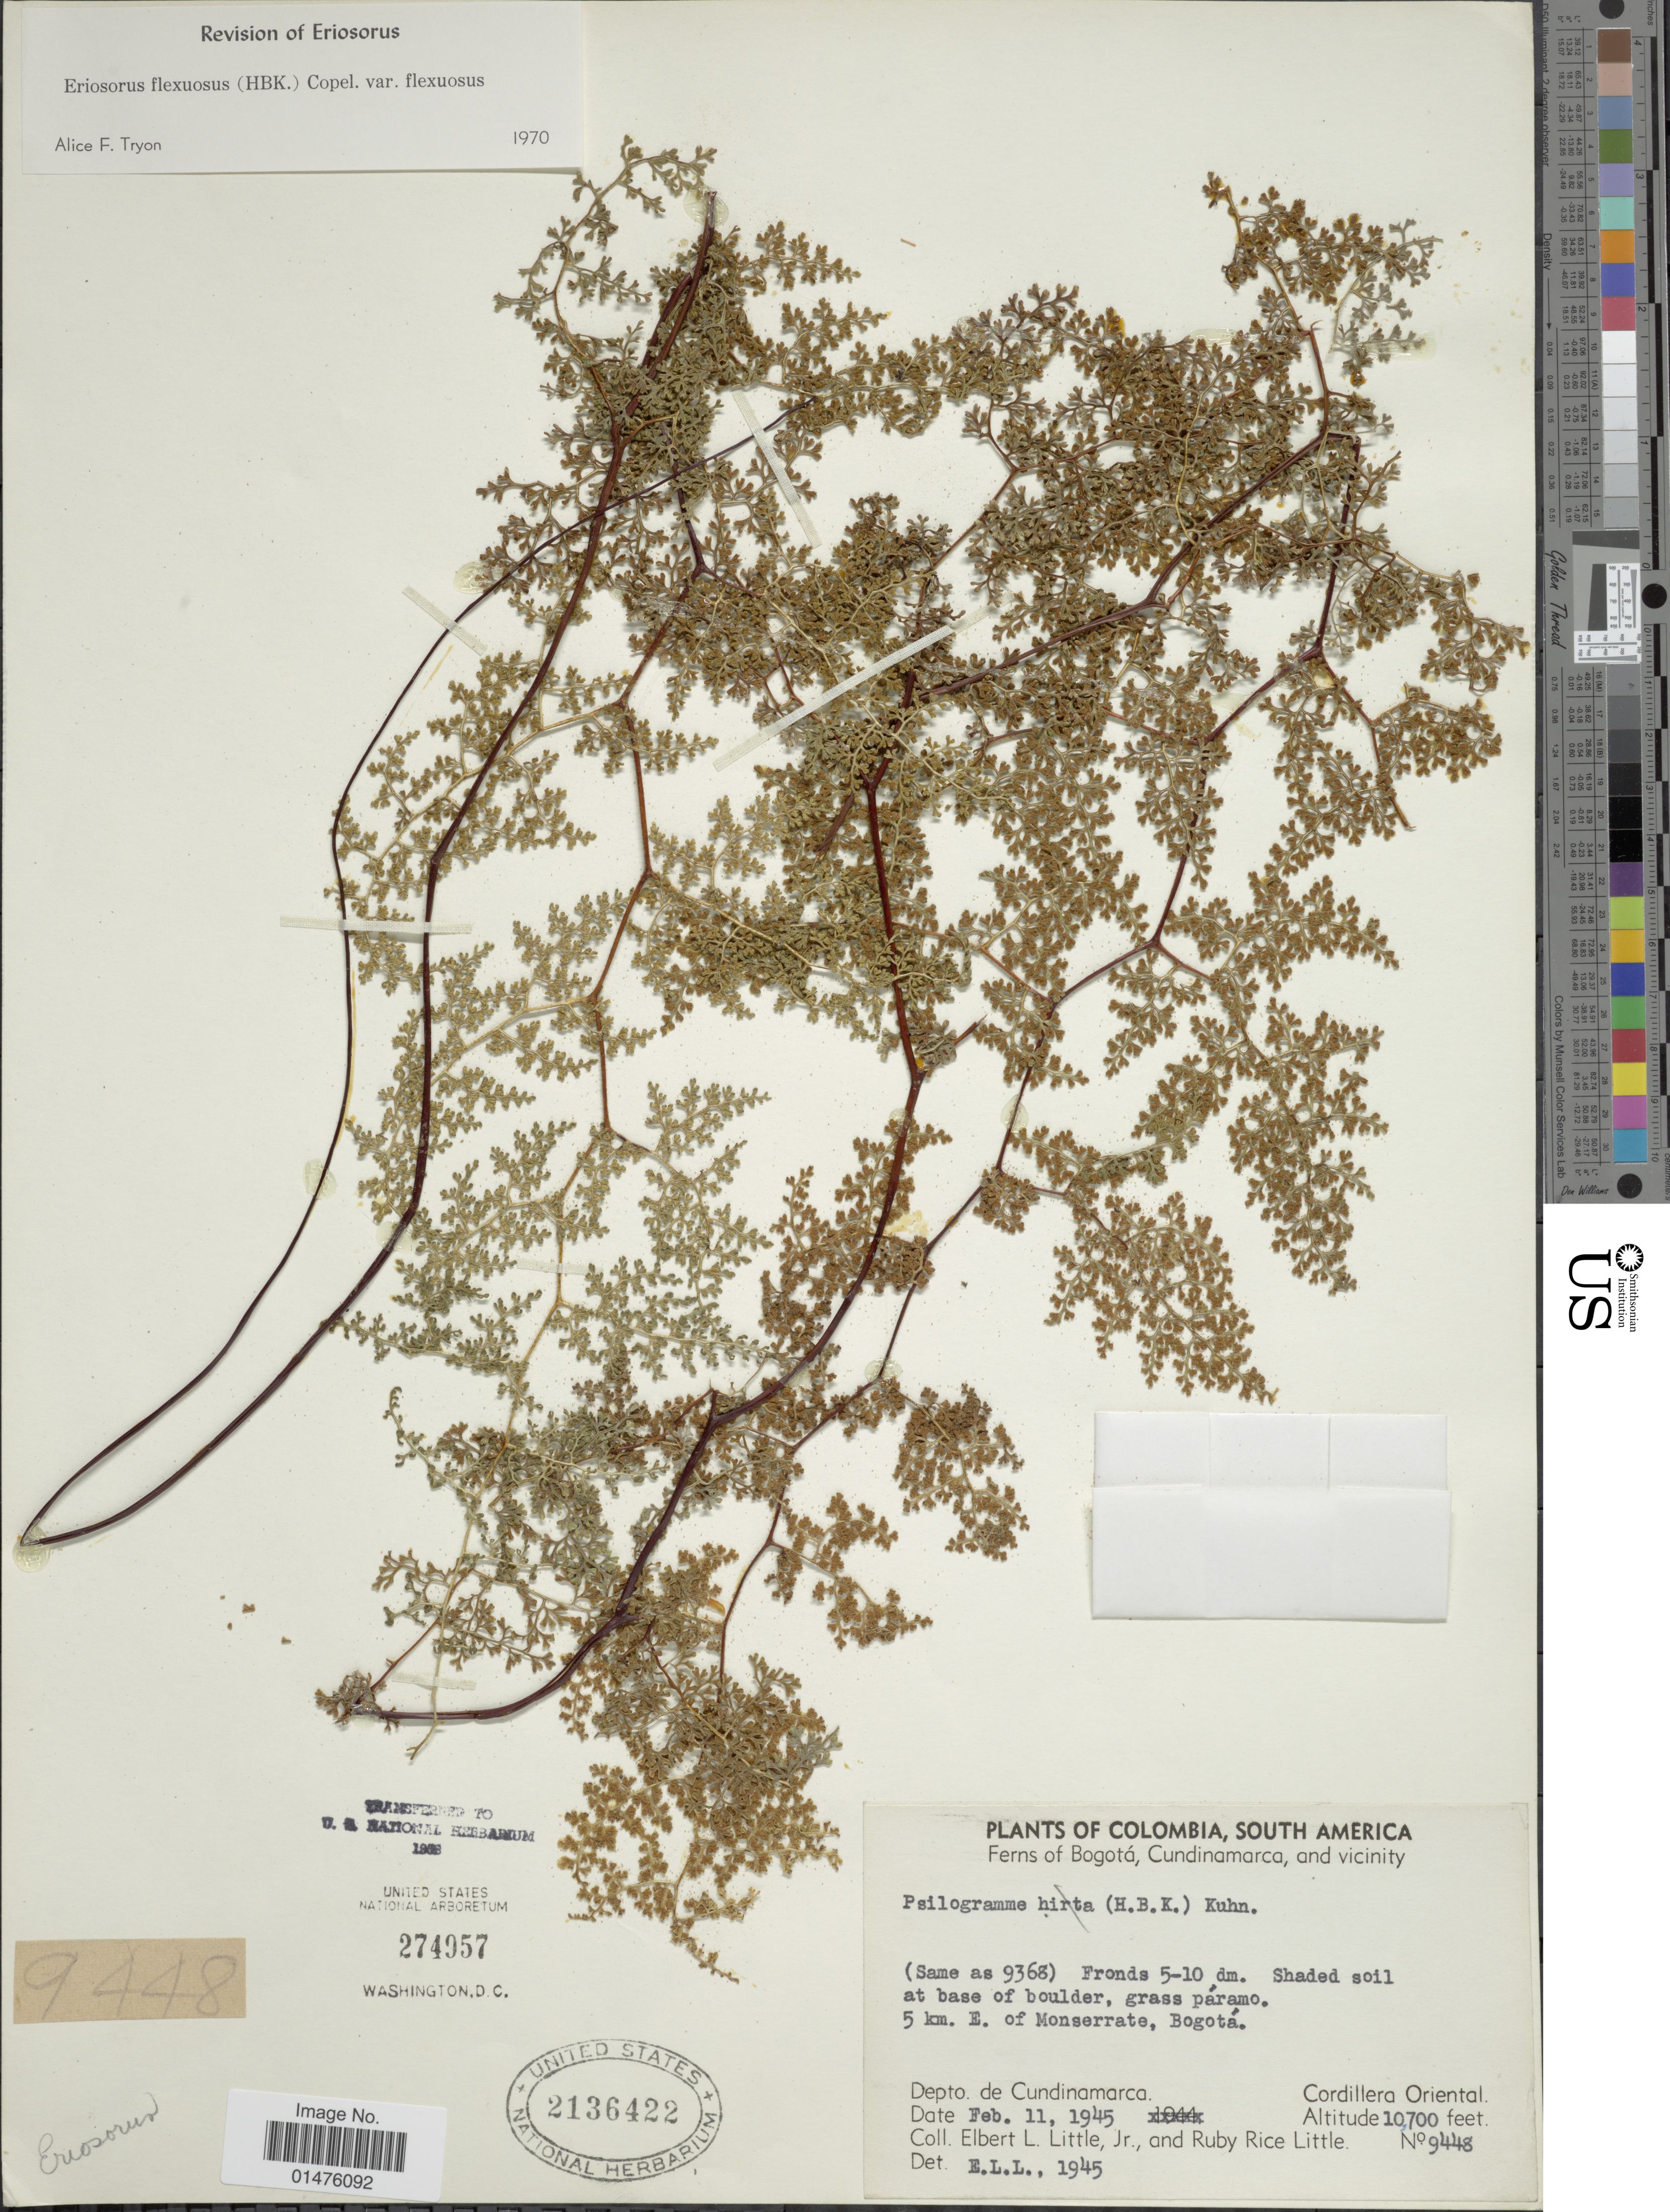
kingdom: Plantae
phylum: Tracheophyta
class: Polypodiopsida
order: Polypodiales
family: Pteridaceae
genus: Jamesonia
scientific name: Jamesonia flexuosa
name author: (Humb. & Bonpl.) Christenh.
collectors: E. L. Little & R. R. Little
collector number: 9448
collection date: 1945-02-11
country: Colombia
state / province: Cundinamarca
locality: Ferns of Bogotá, and vicinity, 5 km. E of Monserrate, Depto de Cundinamarca, Cordillera Oriental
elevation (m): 3261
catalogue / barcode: US 2136422